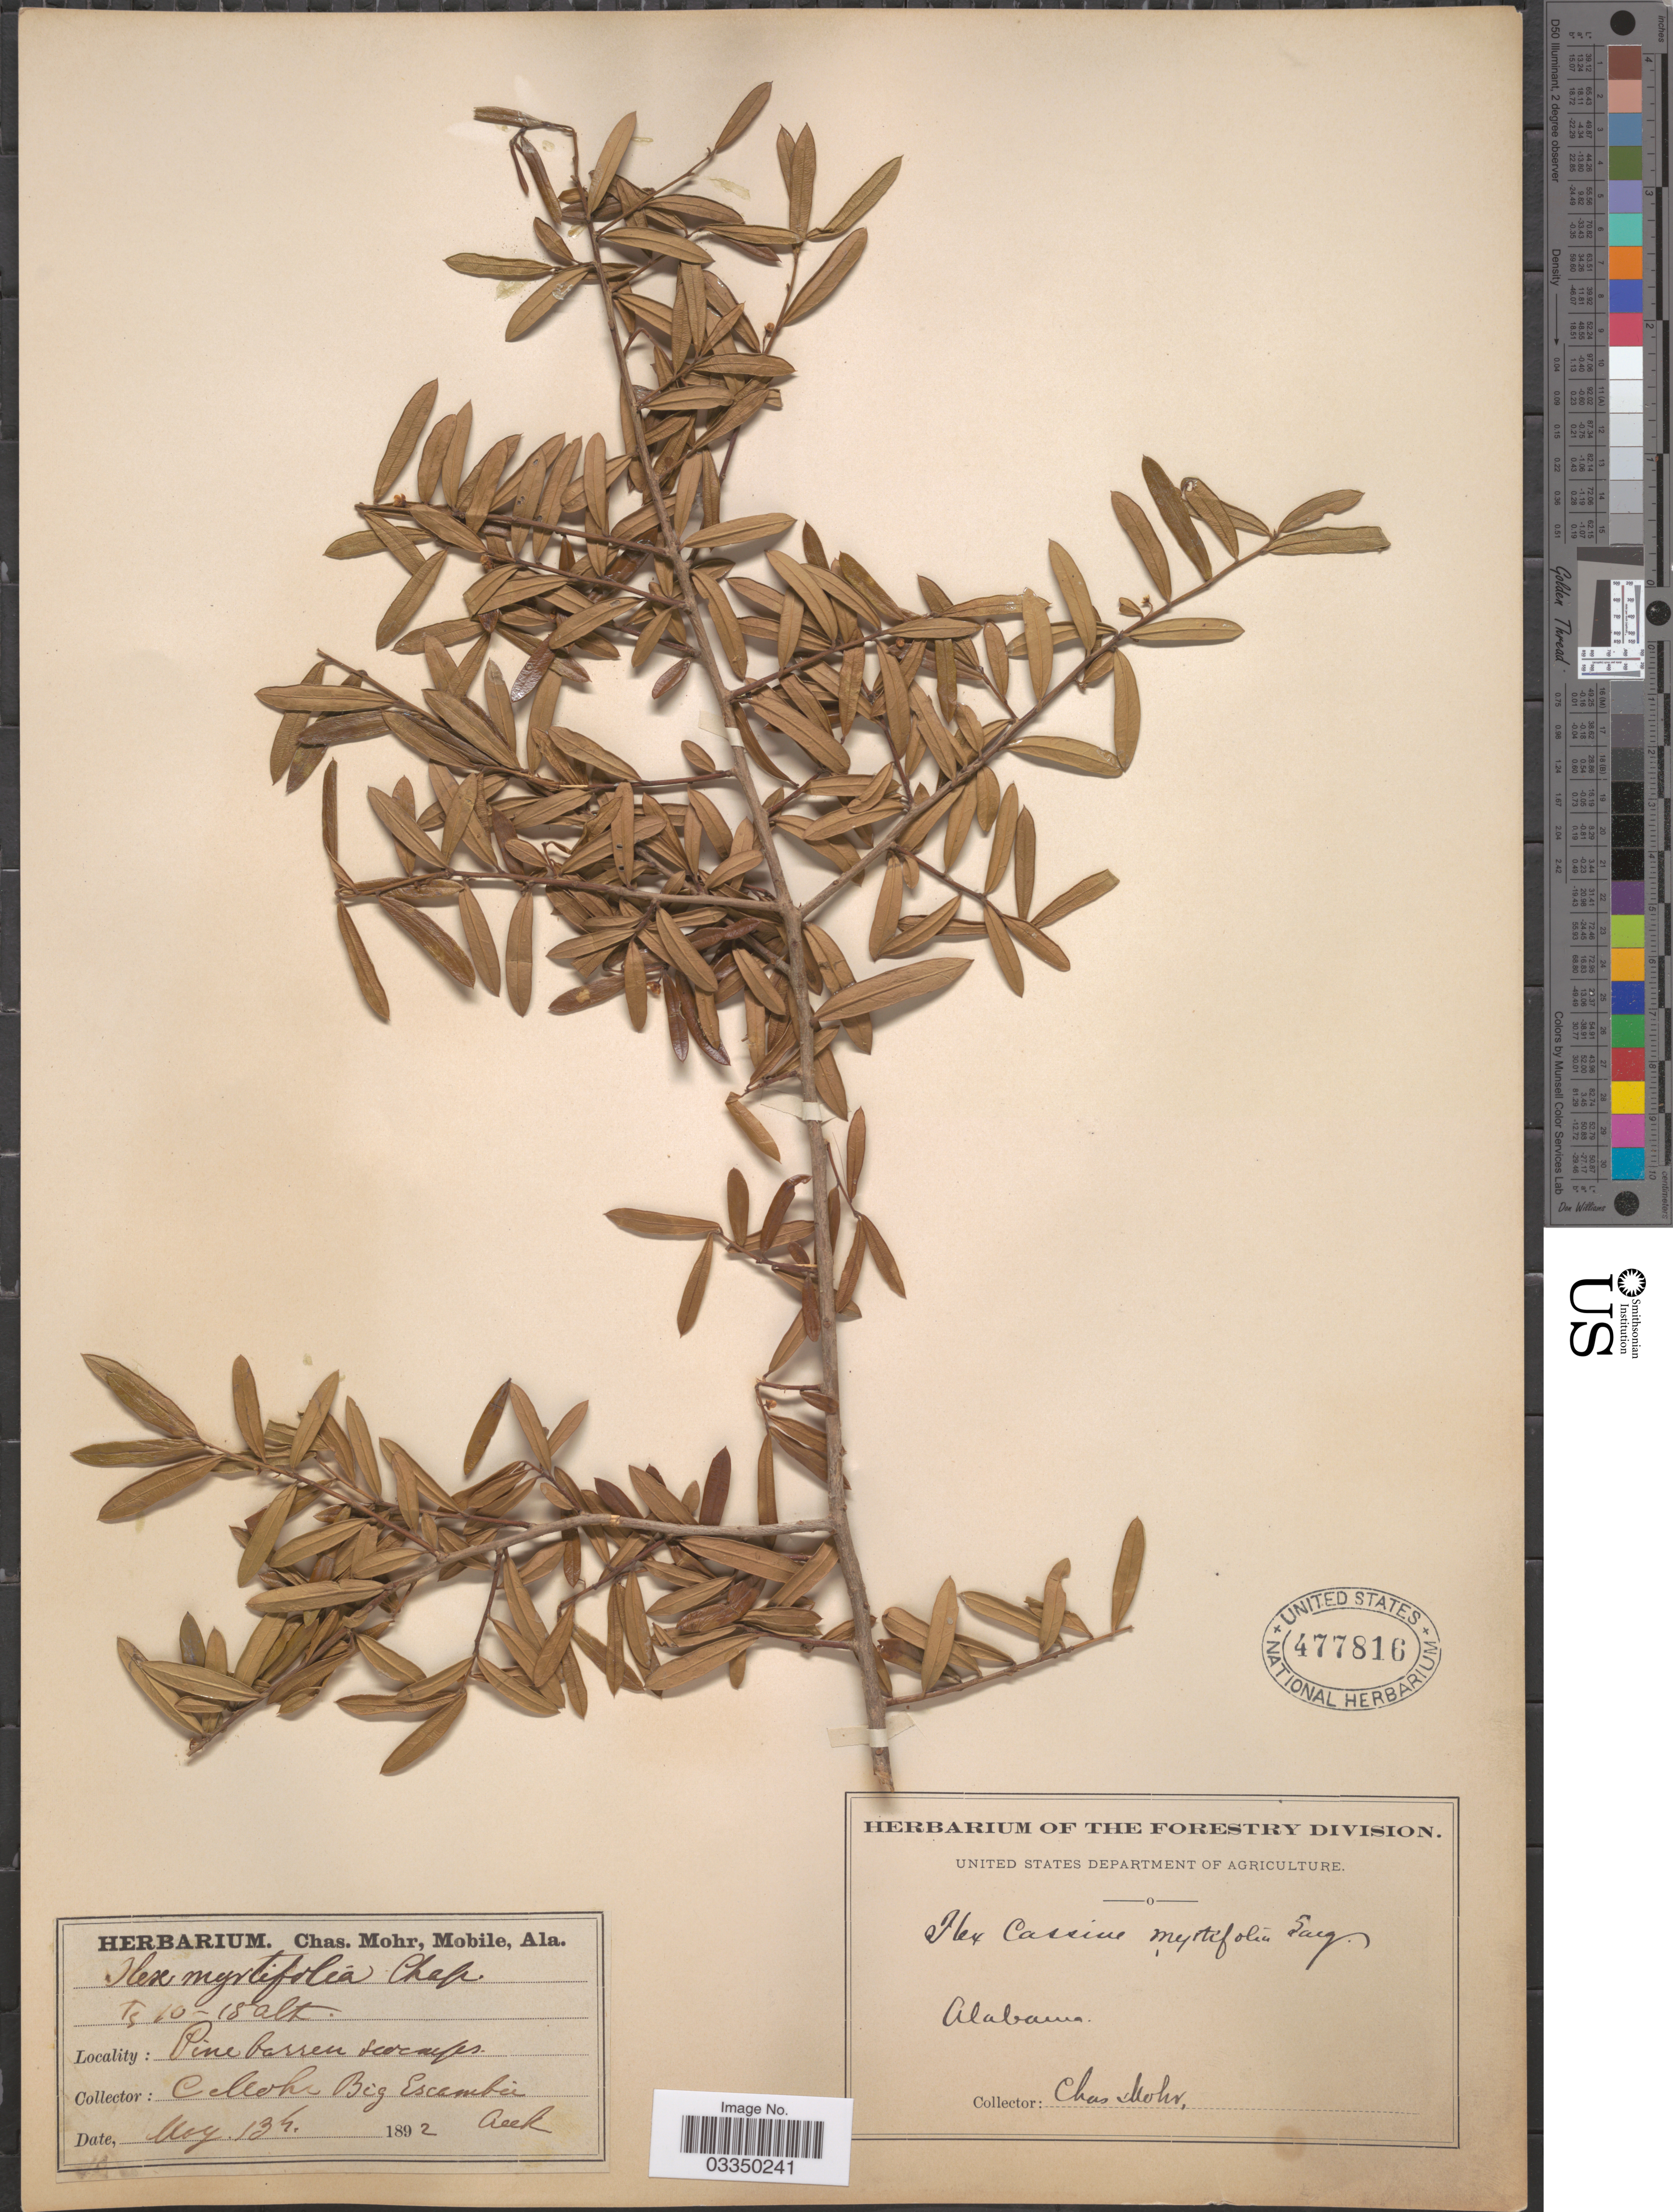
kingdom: Plantae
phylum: Tracheophyta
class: Magnoliopsida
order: Aquifoliales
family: Aquifoliaceae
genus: Ilex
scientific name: Ilex myrtifolia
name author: Walter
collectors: C. Mohr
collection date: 1892-05-13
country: United States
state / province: Alabama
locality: Pine barren swamps. Big Escambia Creek.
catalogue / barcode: US 477816